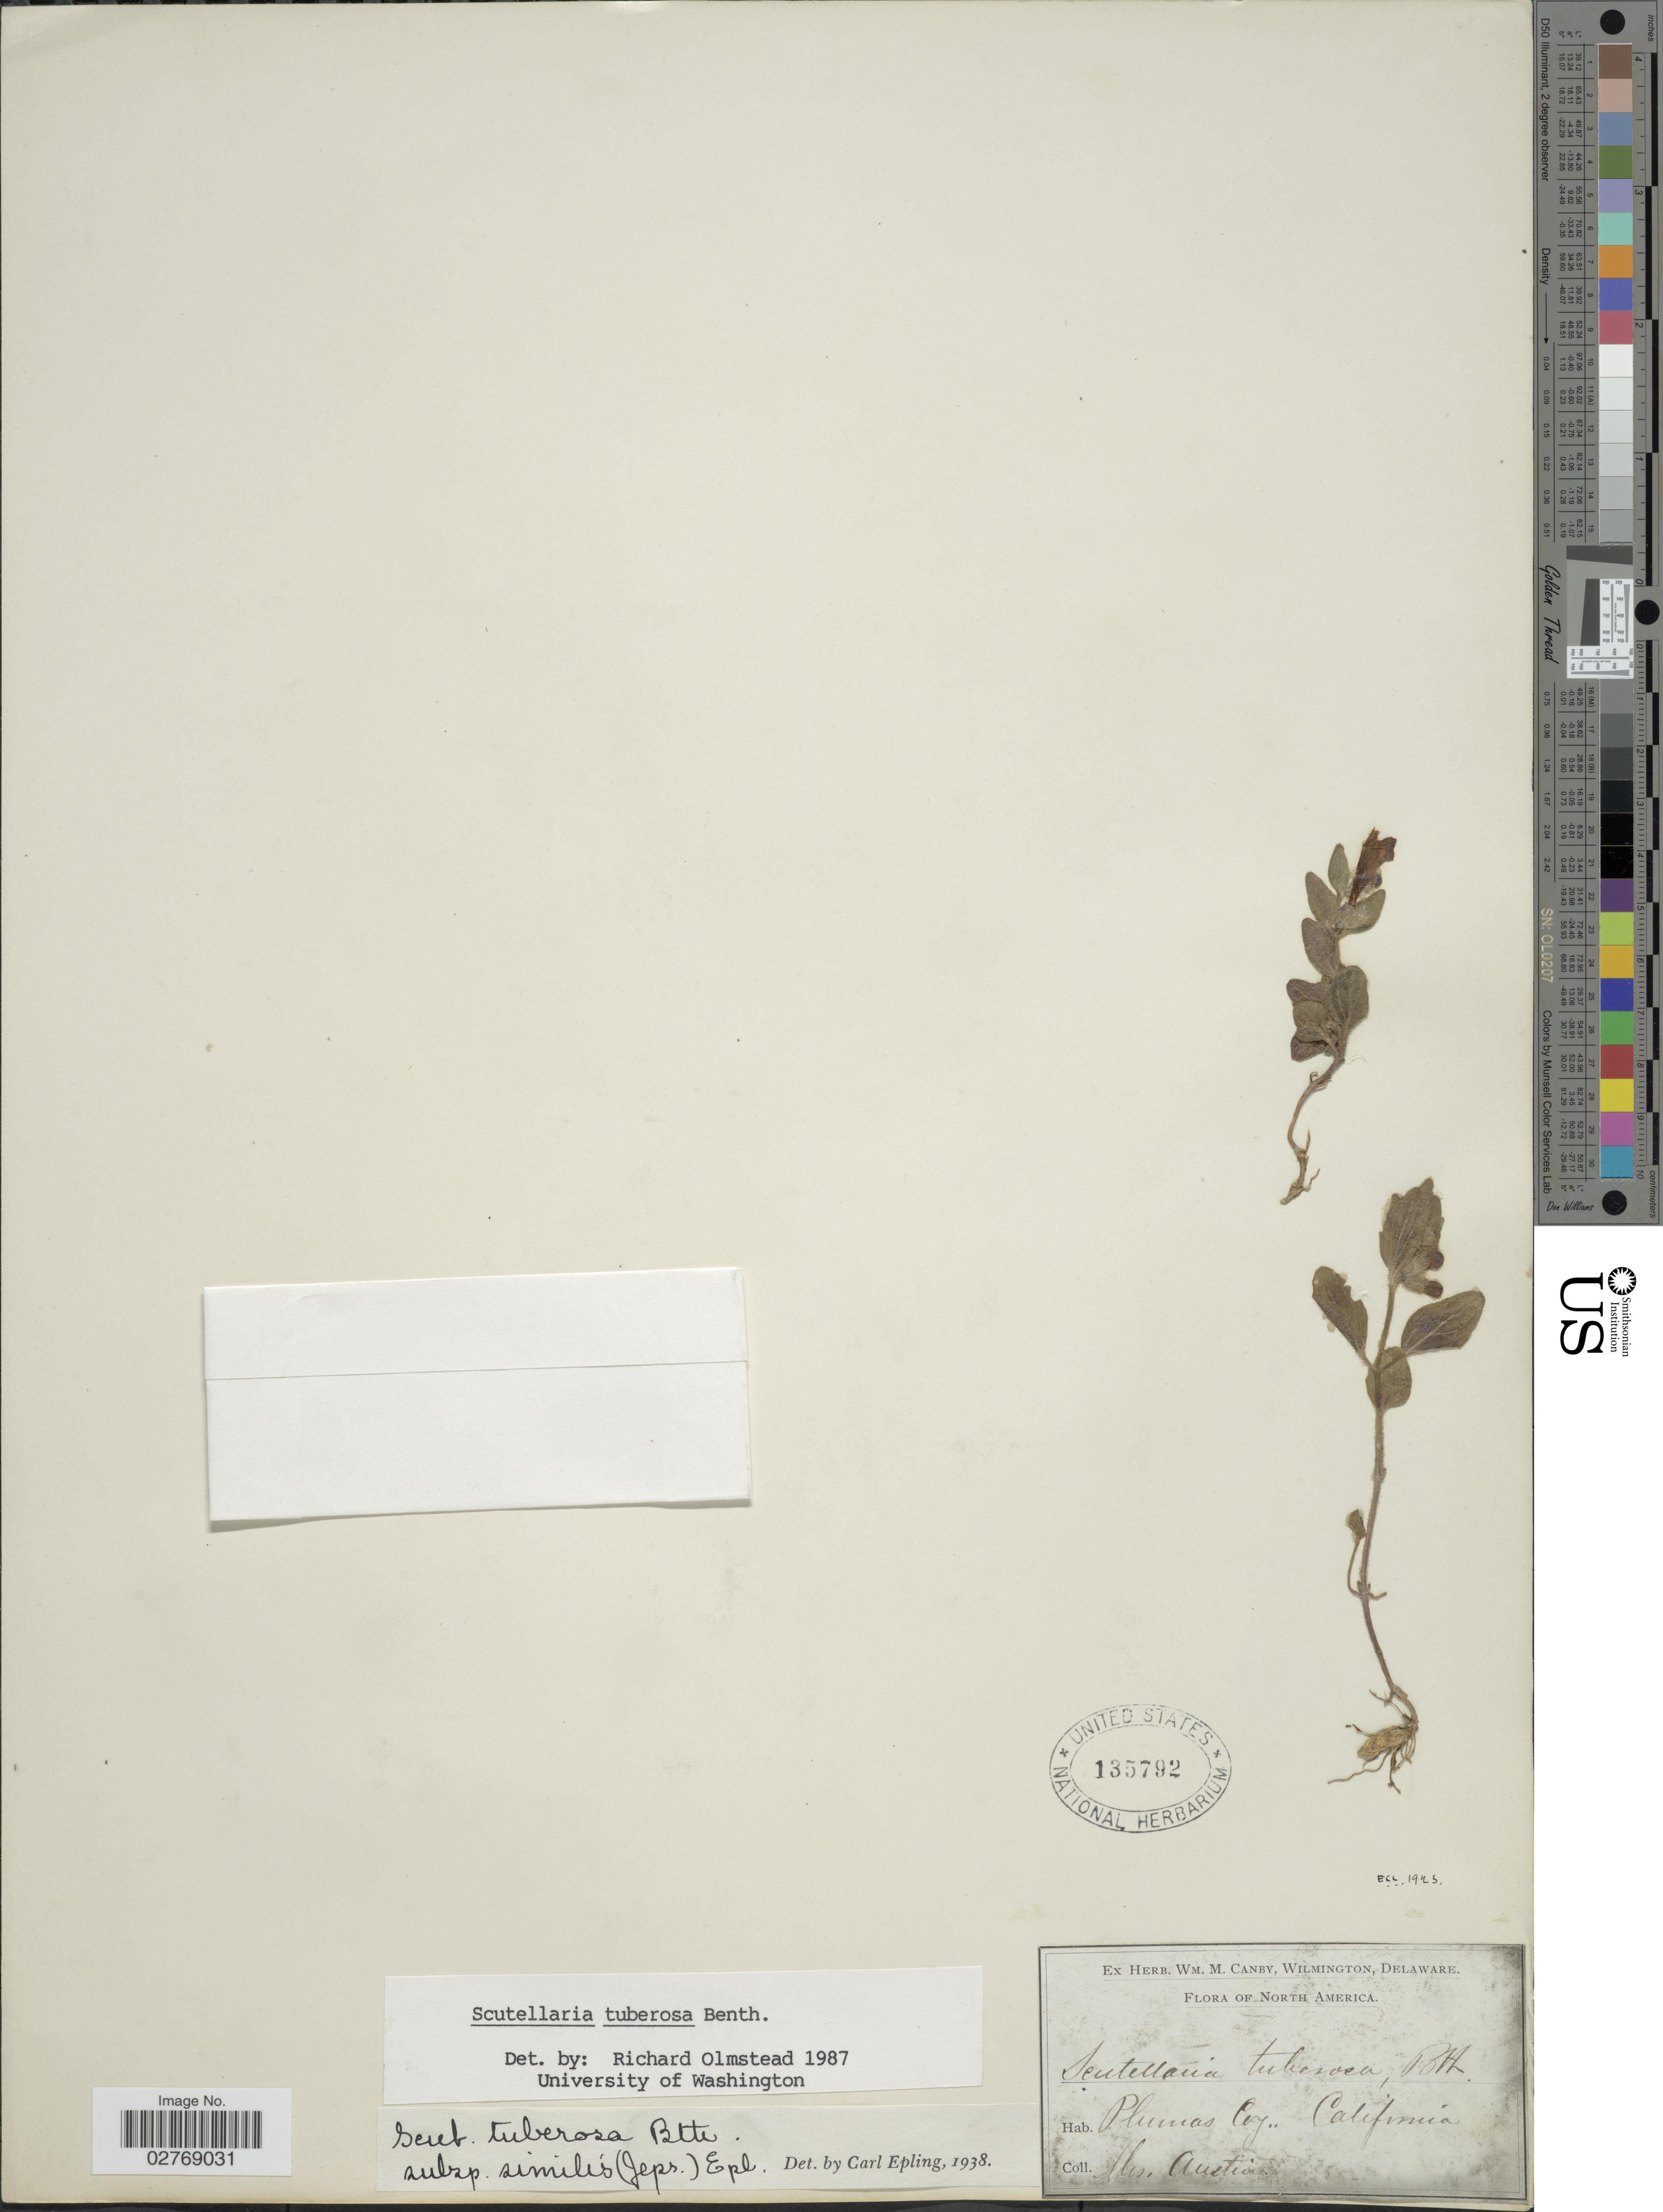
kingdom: Plantae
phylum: Tracheophyta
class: Magnoliopsida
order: Lamiales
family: Lamiaceae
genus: Scutellaria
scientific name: Scutellaria tuberosa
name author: Benth.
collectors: Austin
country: United States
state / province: California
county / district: Plumas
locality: Plumas Coy.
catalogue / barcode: US 135792